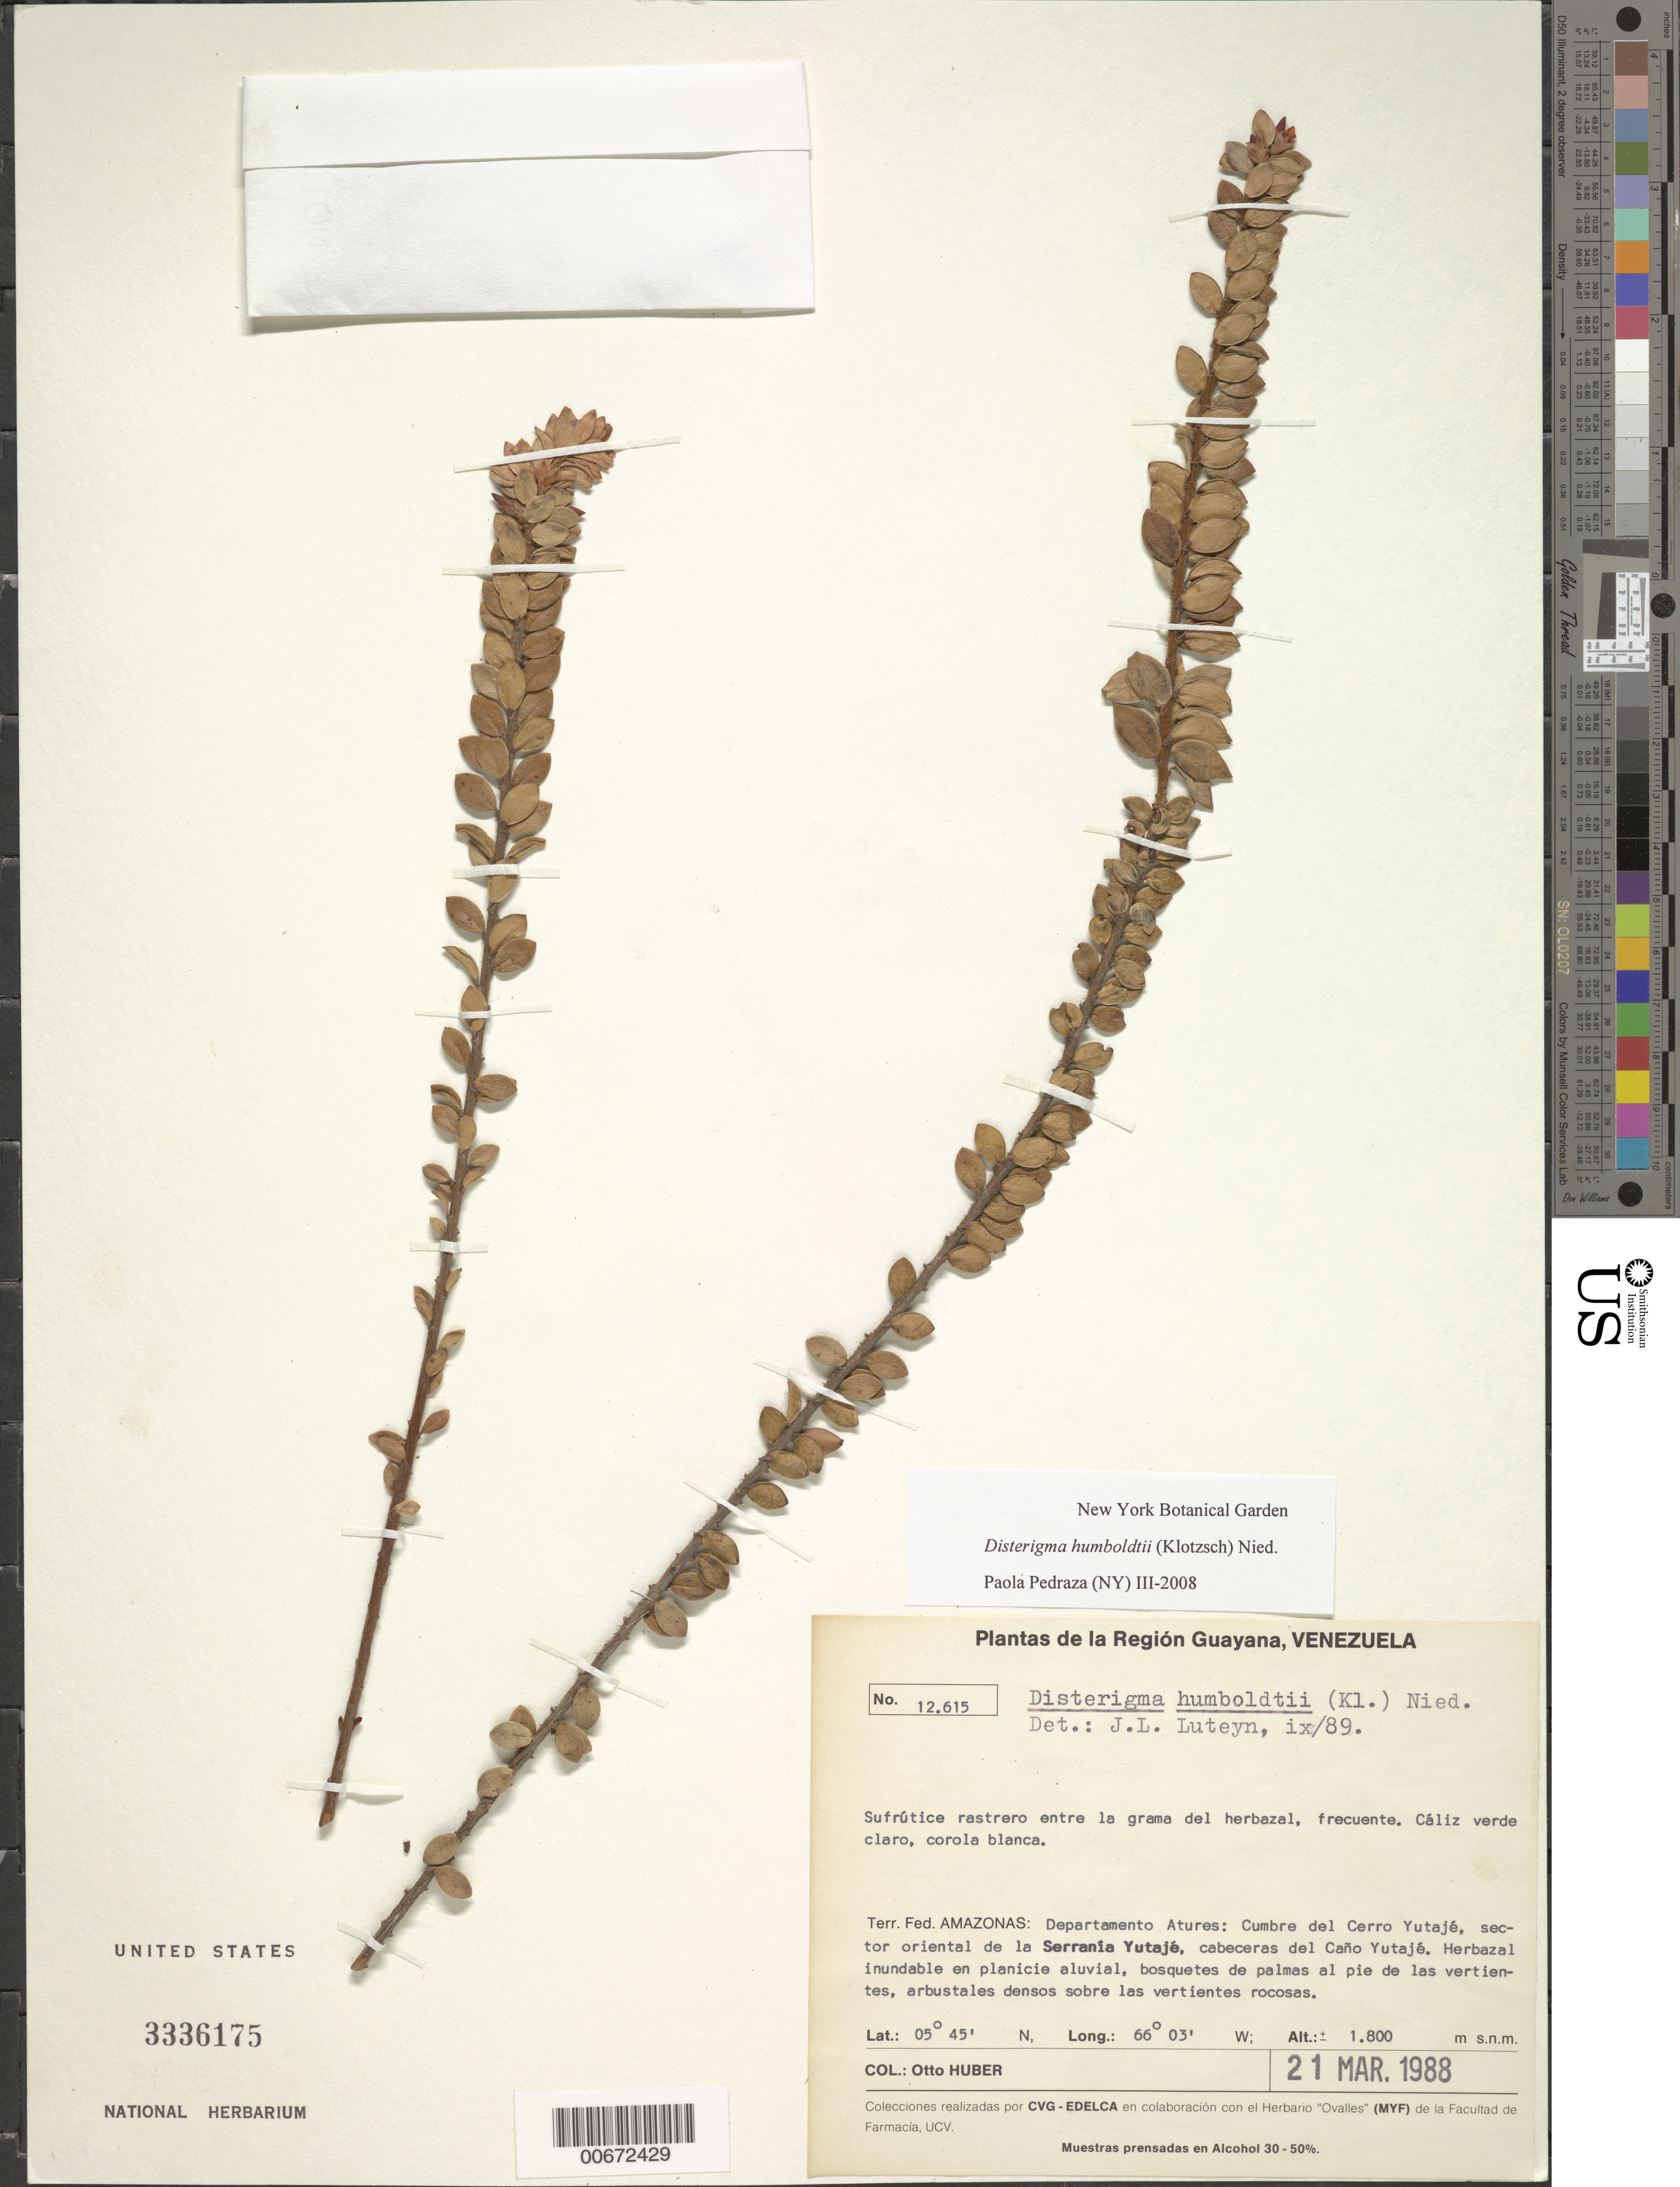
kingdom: Plantae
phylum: Tracheophyta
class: Magnoliopsida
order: Ericales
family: Ericaceae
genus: Disterigma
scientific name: Disterigma humboldtii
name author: (Klotzsch) Nied.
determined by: Luteyn, J. L.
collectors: O. Huber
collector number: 12615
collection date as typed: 21-Mar-88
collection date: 1988-03-21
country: Venezuela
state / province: Amazonas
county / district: Atures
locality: Cerro Yutajé, cumbre, sector oriental de la Serrania Yutajé, cabeceras del Caño Yutajé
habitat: Herbazal inundable en planicie aluvial, bosquetes de palmas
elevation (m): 1800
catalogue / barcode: US 3336175